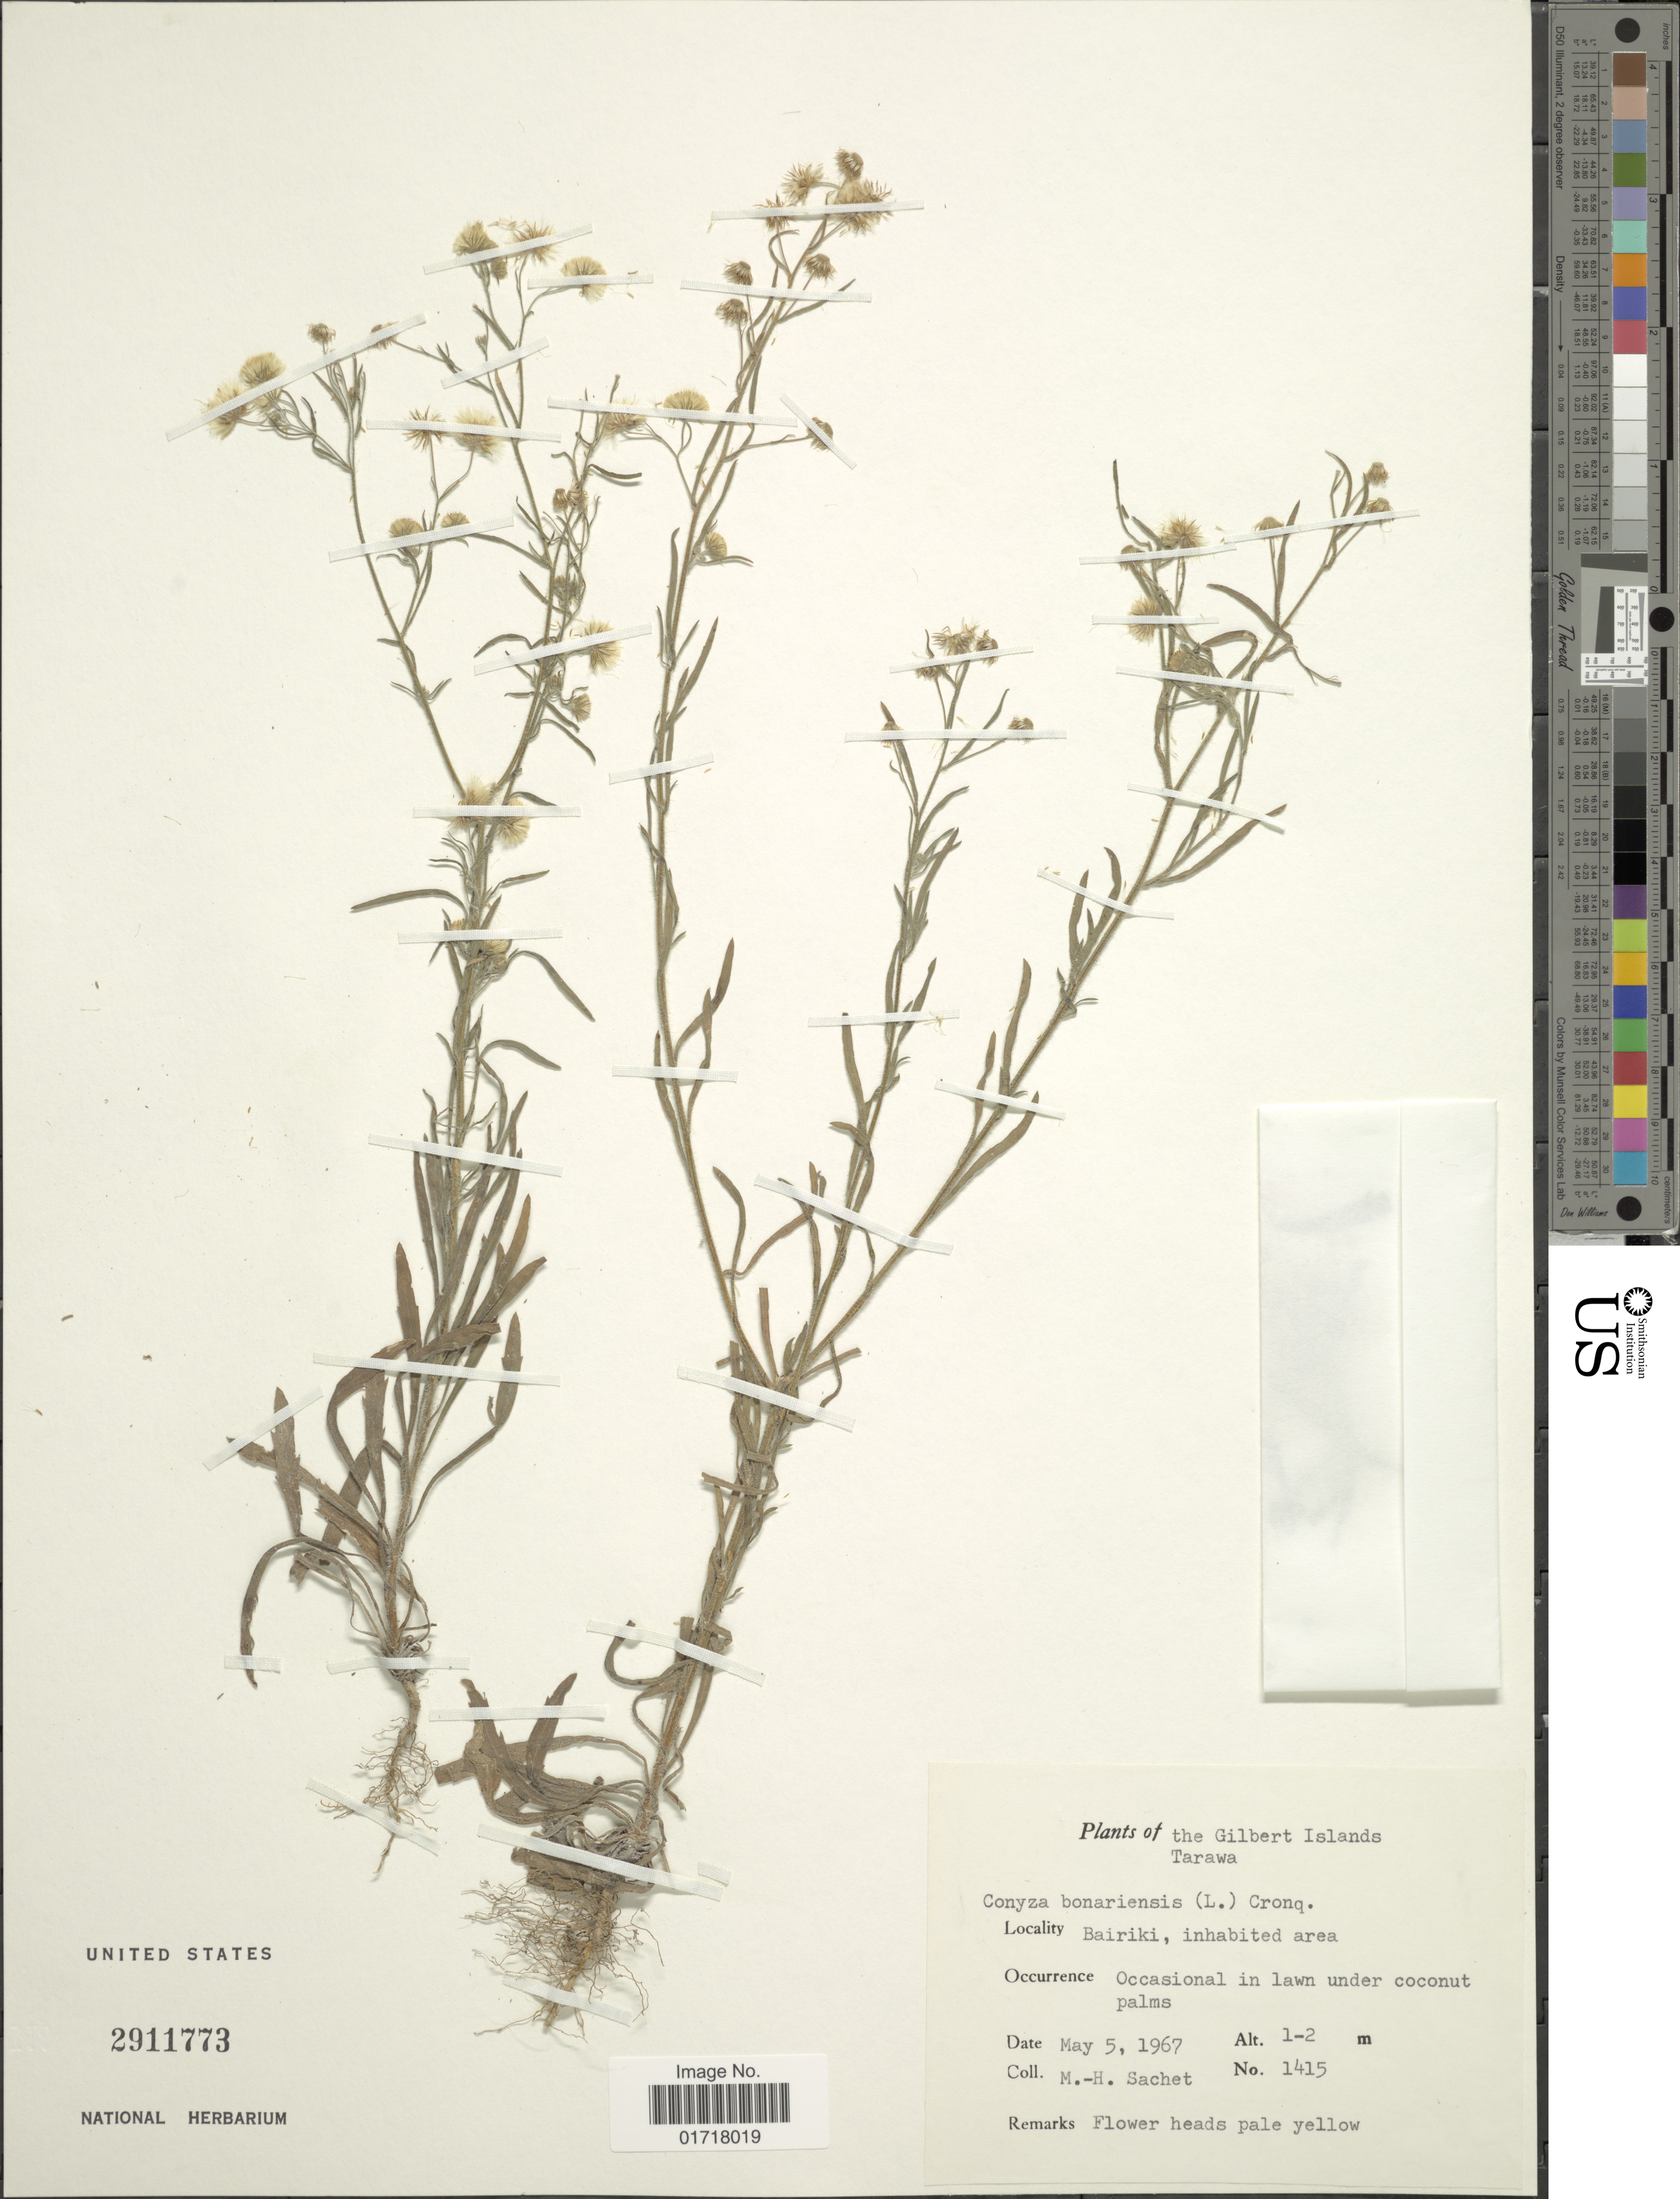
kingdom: Plantae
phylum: Tracheophyta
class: Magnoliopsida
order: Asterales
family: Asteraceae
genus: Erigeron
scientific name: Erigeron bonariensis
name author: L.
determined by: Wagner, W. L., (BOT), Smithsonian Institution - National Museum of Natural History (UNITED STATES)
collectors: M.-H. Sachet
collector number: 1415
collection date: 1967-05-05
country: Kiribati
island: Tarawa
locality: The Gilbert Islands, Tarawa, Bairiki, inhabited area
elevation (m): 1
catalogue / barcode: US 2911773